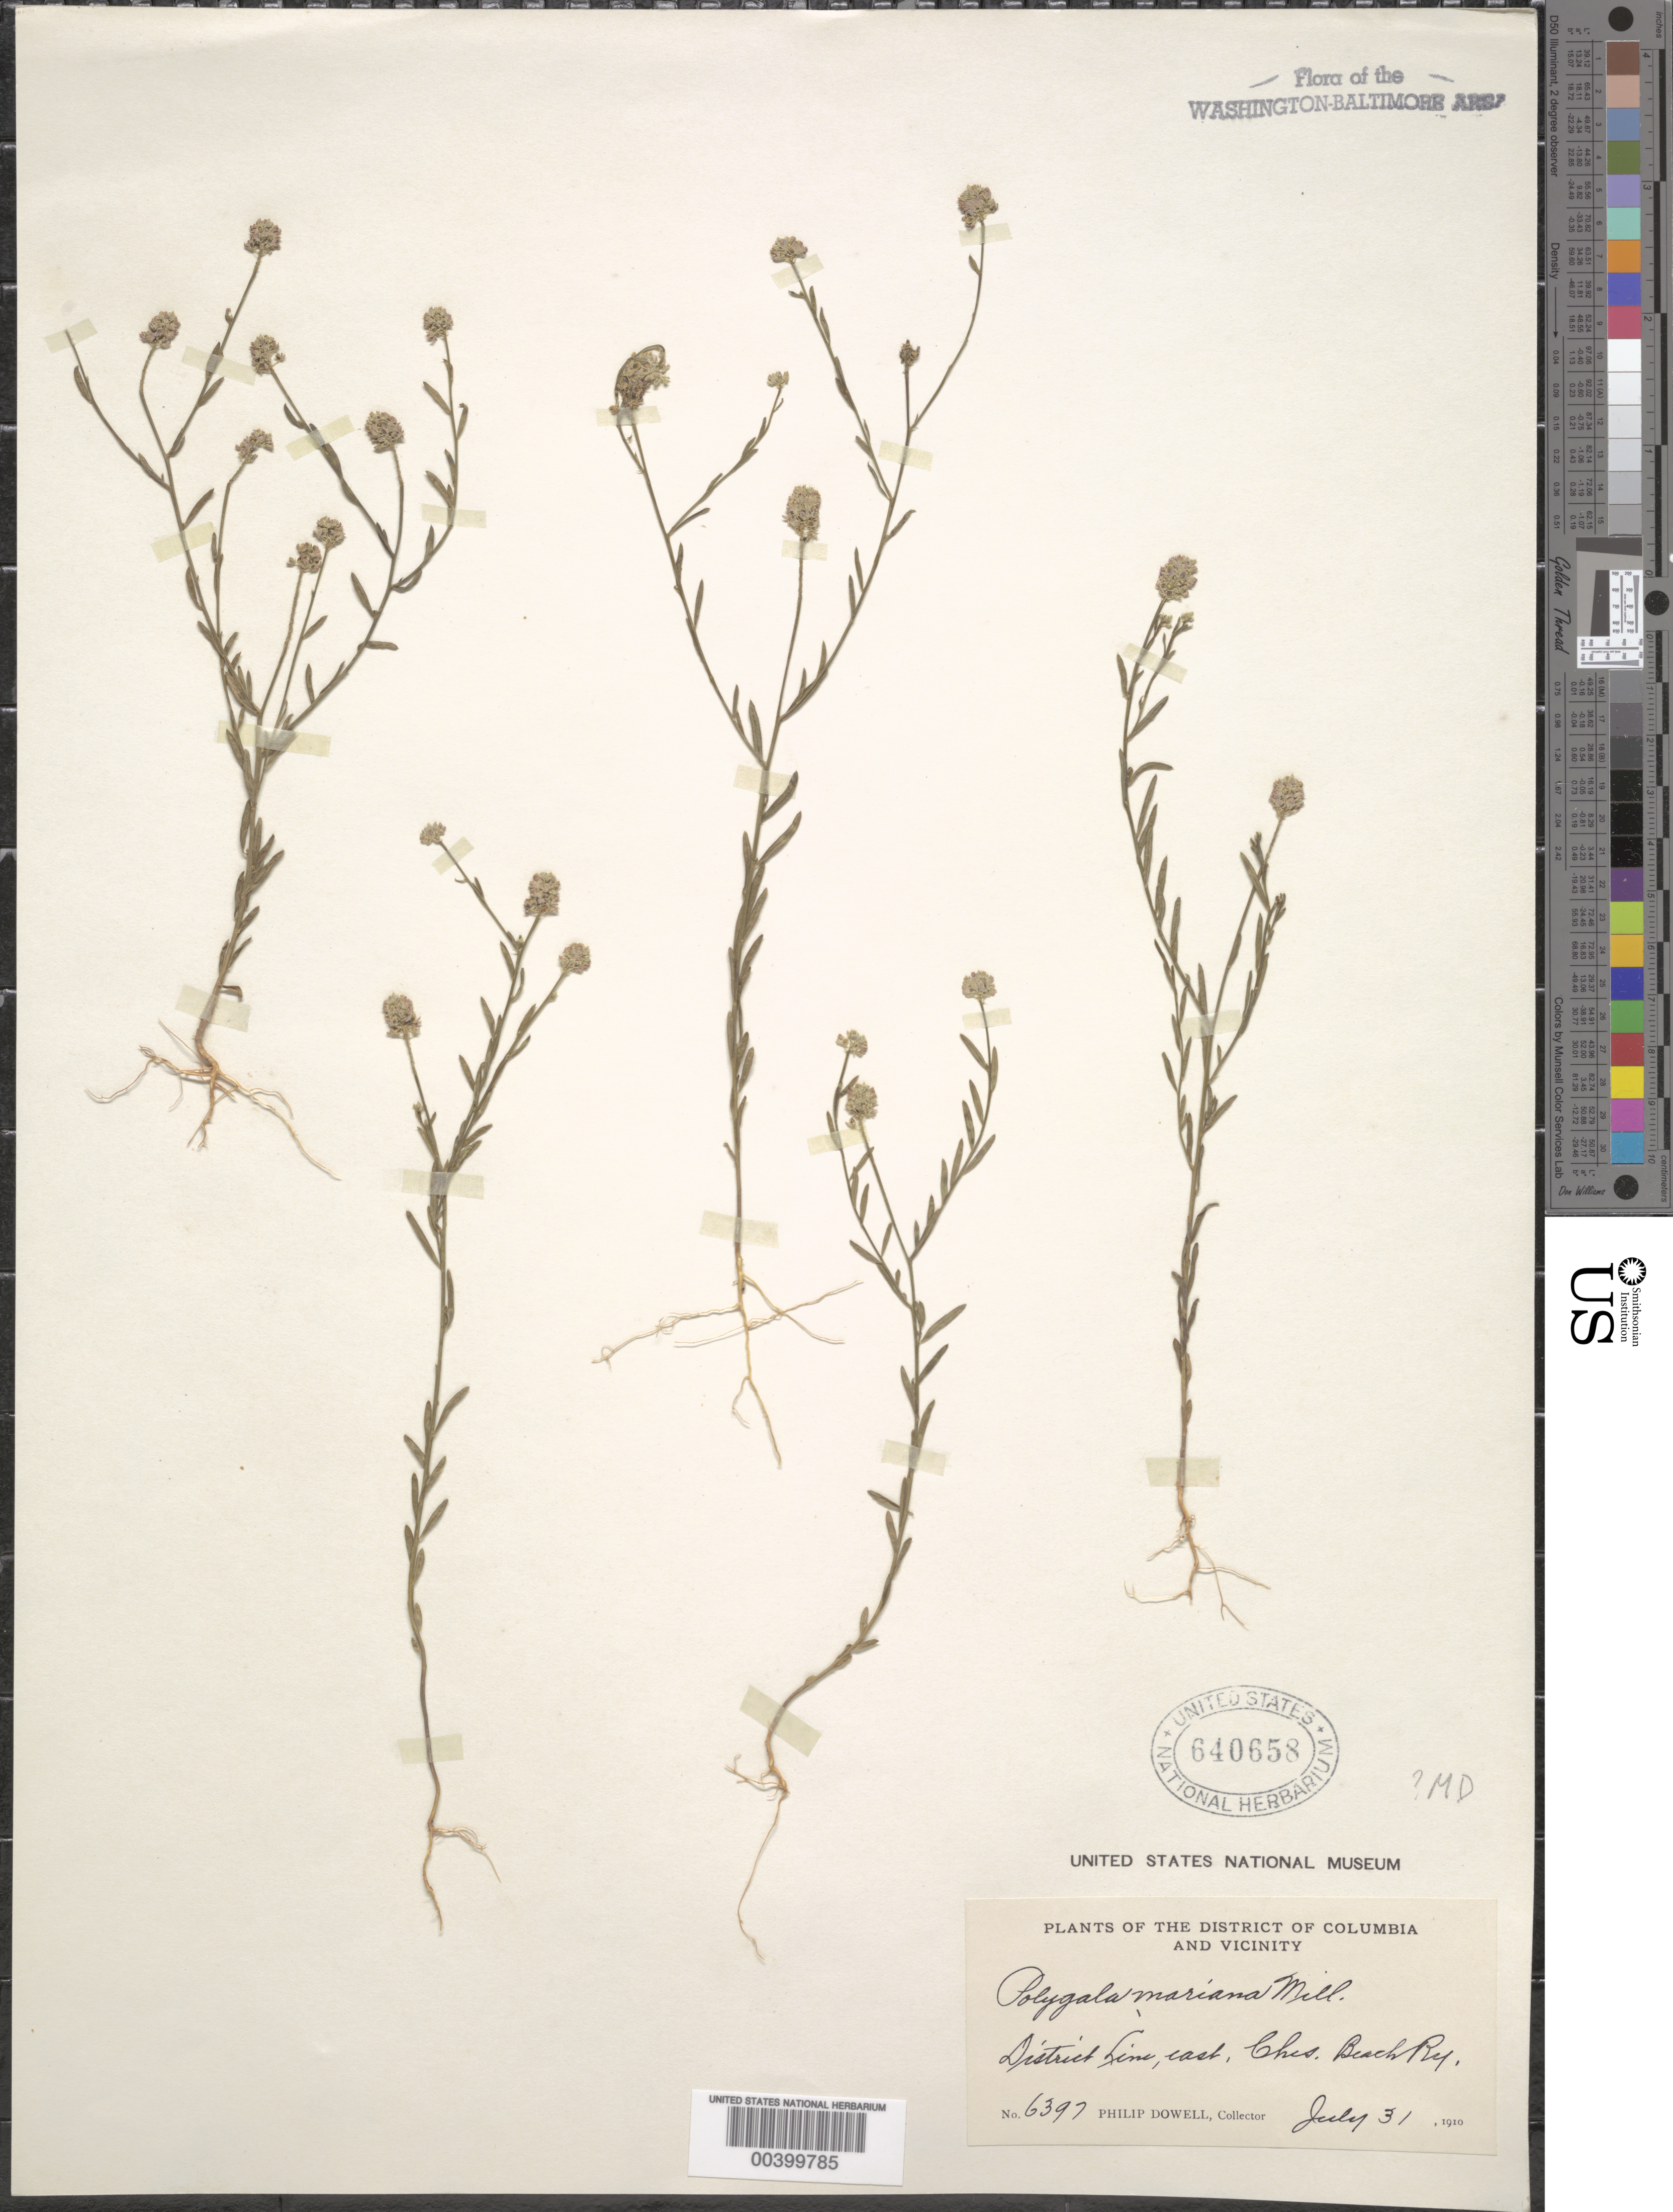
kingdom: Plantae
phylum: Tracheophyta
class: Magnoliopsida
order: Fabales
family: Polygalaceae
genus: Polygala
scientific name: Polygala mariana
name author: Mill.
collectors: P. Dowell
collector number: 6397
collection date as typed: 31 Jul 1910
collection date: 1910-07-31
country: United States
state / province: District of Columbia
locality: District Line, Chesapeake Beach railroad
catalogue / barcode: US 640658